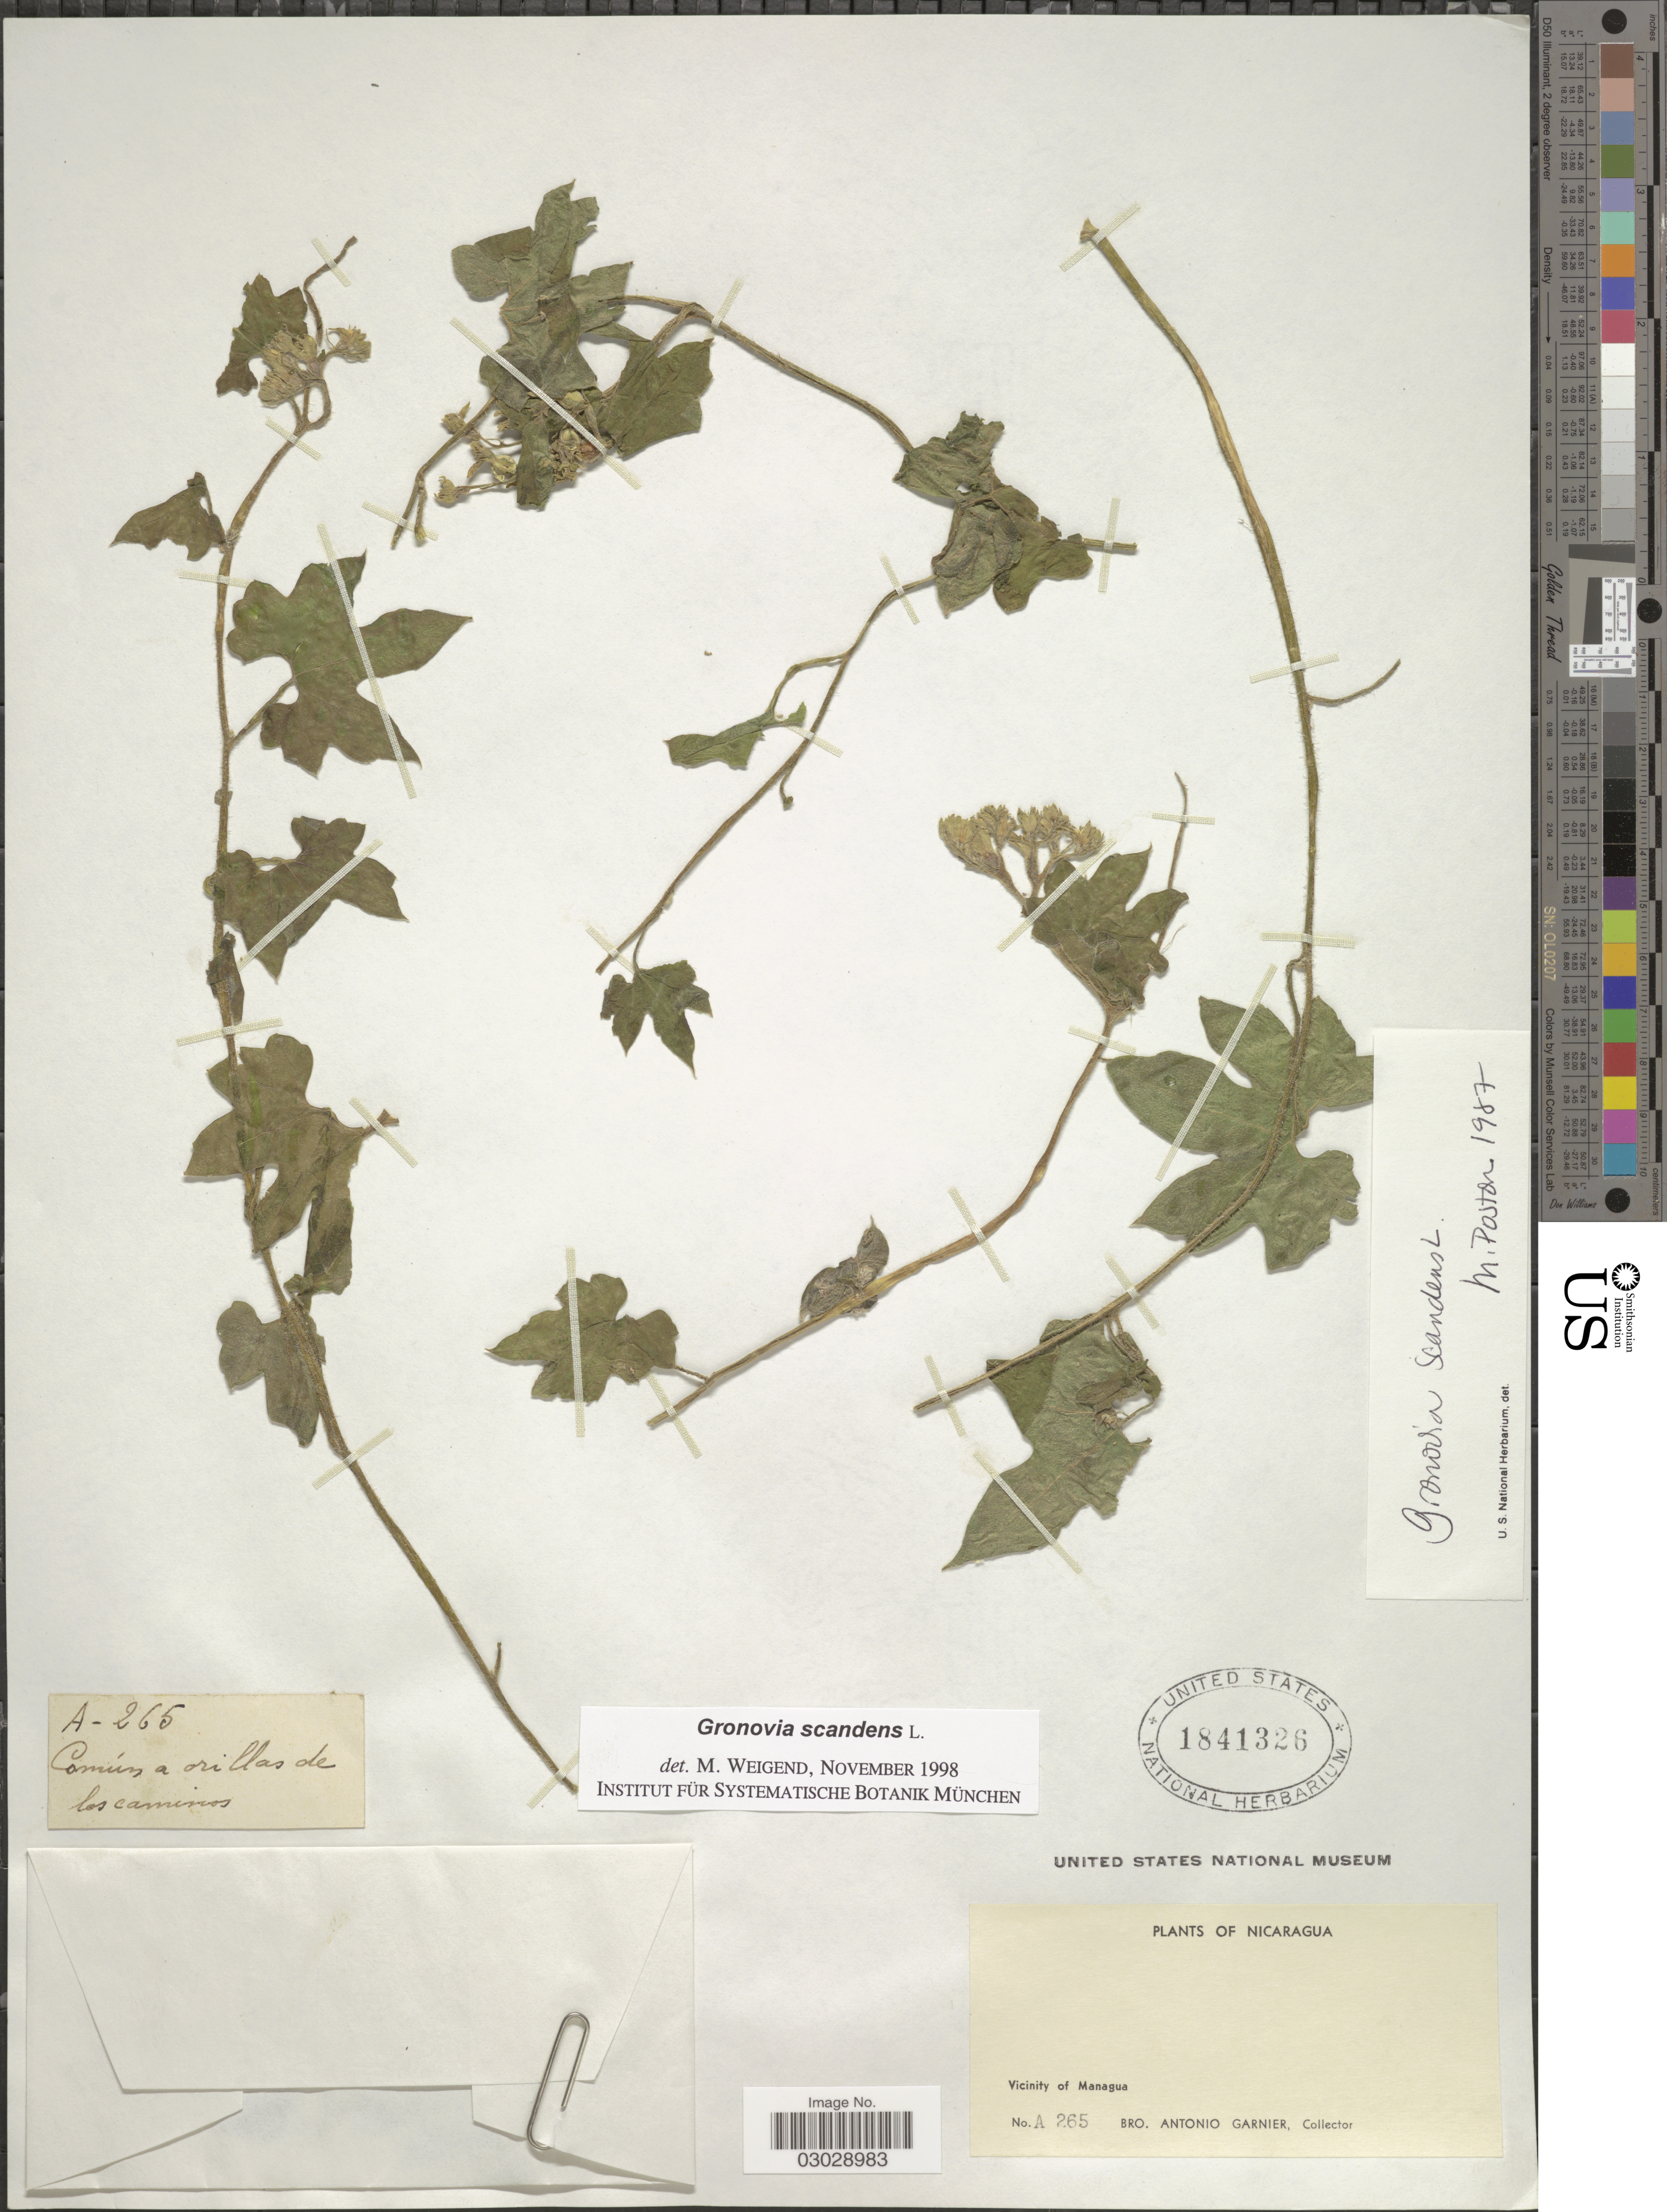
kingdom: Plantae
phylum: Tracheophyta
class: Magnoliopsida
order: Cornales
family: Loasaceae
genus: Gronovia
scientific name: Gronovia scandens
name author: L.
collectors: Bro. A. Garnier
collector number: A265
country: Nicaragua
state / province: Managua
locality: Vicinity of Managua.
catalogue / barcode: US 1841326